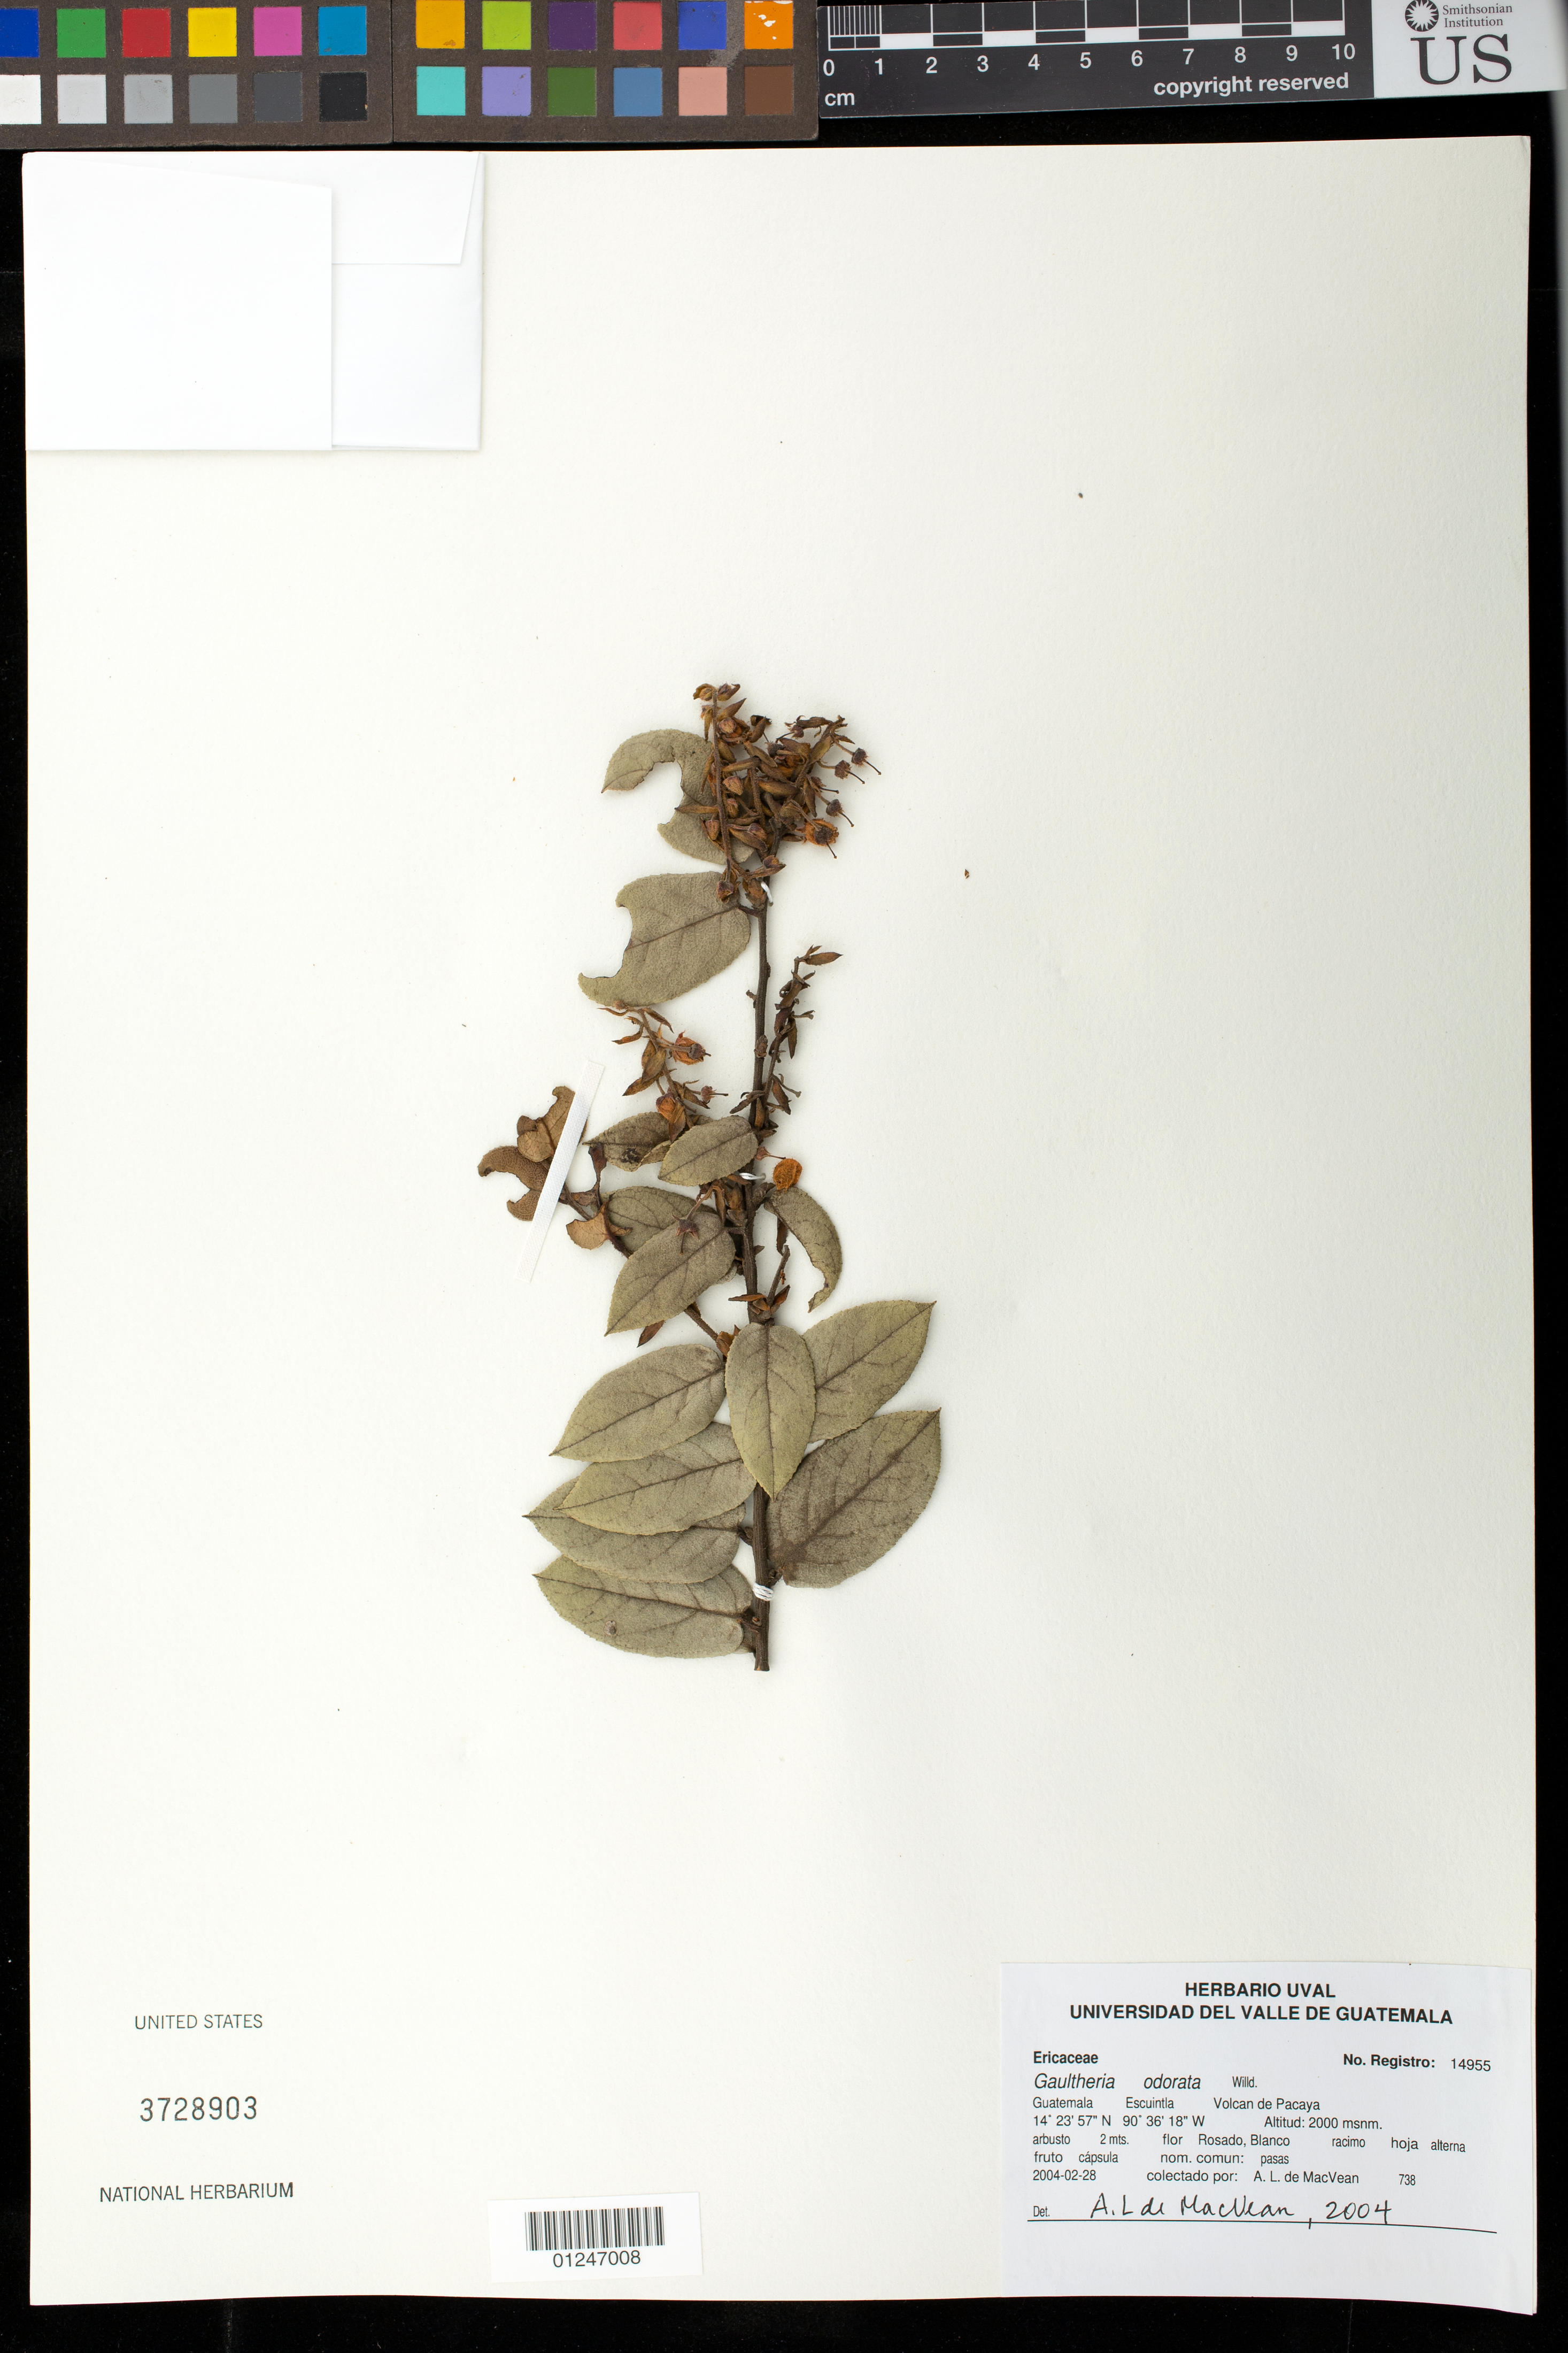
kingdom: Plantae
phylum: Tracheophyta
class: Magnoliopsida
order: Ericales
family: Ericaceae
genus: Gaultheria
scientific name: Gaultheria odorata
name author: Bredem. ex Willd.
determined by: MacVean, AnaLu de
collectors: A. MacVean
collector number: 738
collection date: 2004-02-28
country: Guatemala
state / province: Escuintla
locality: Volcan de Pacaya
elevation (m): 2000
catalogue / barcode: US 3728903